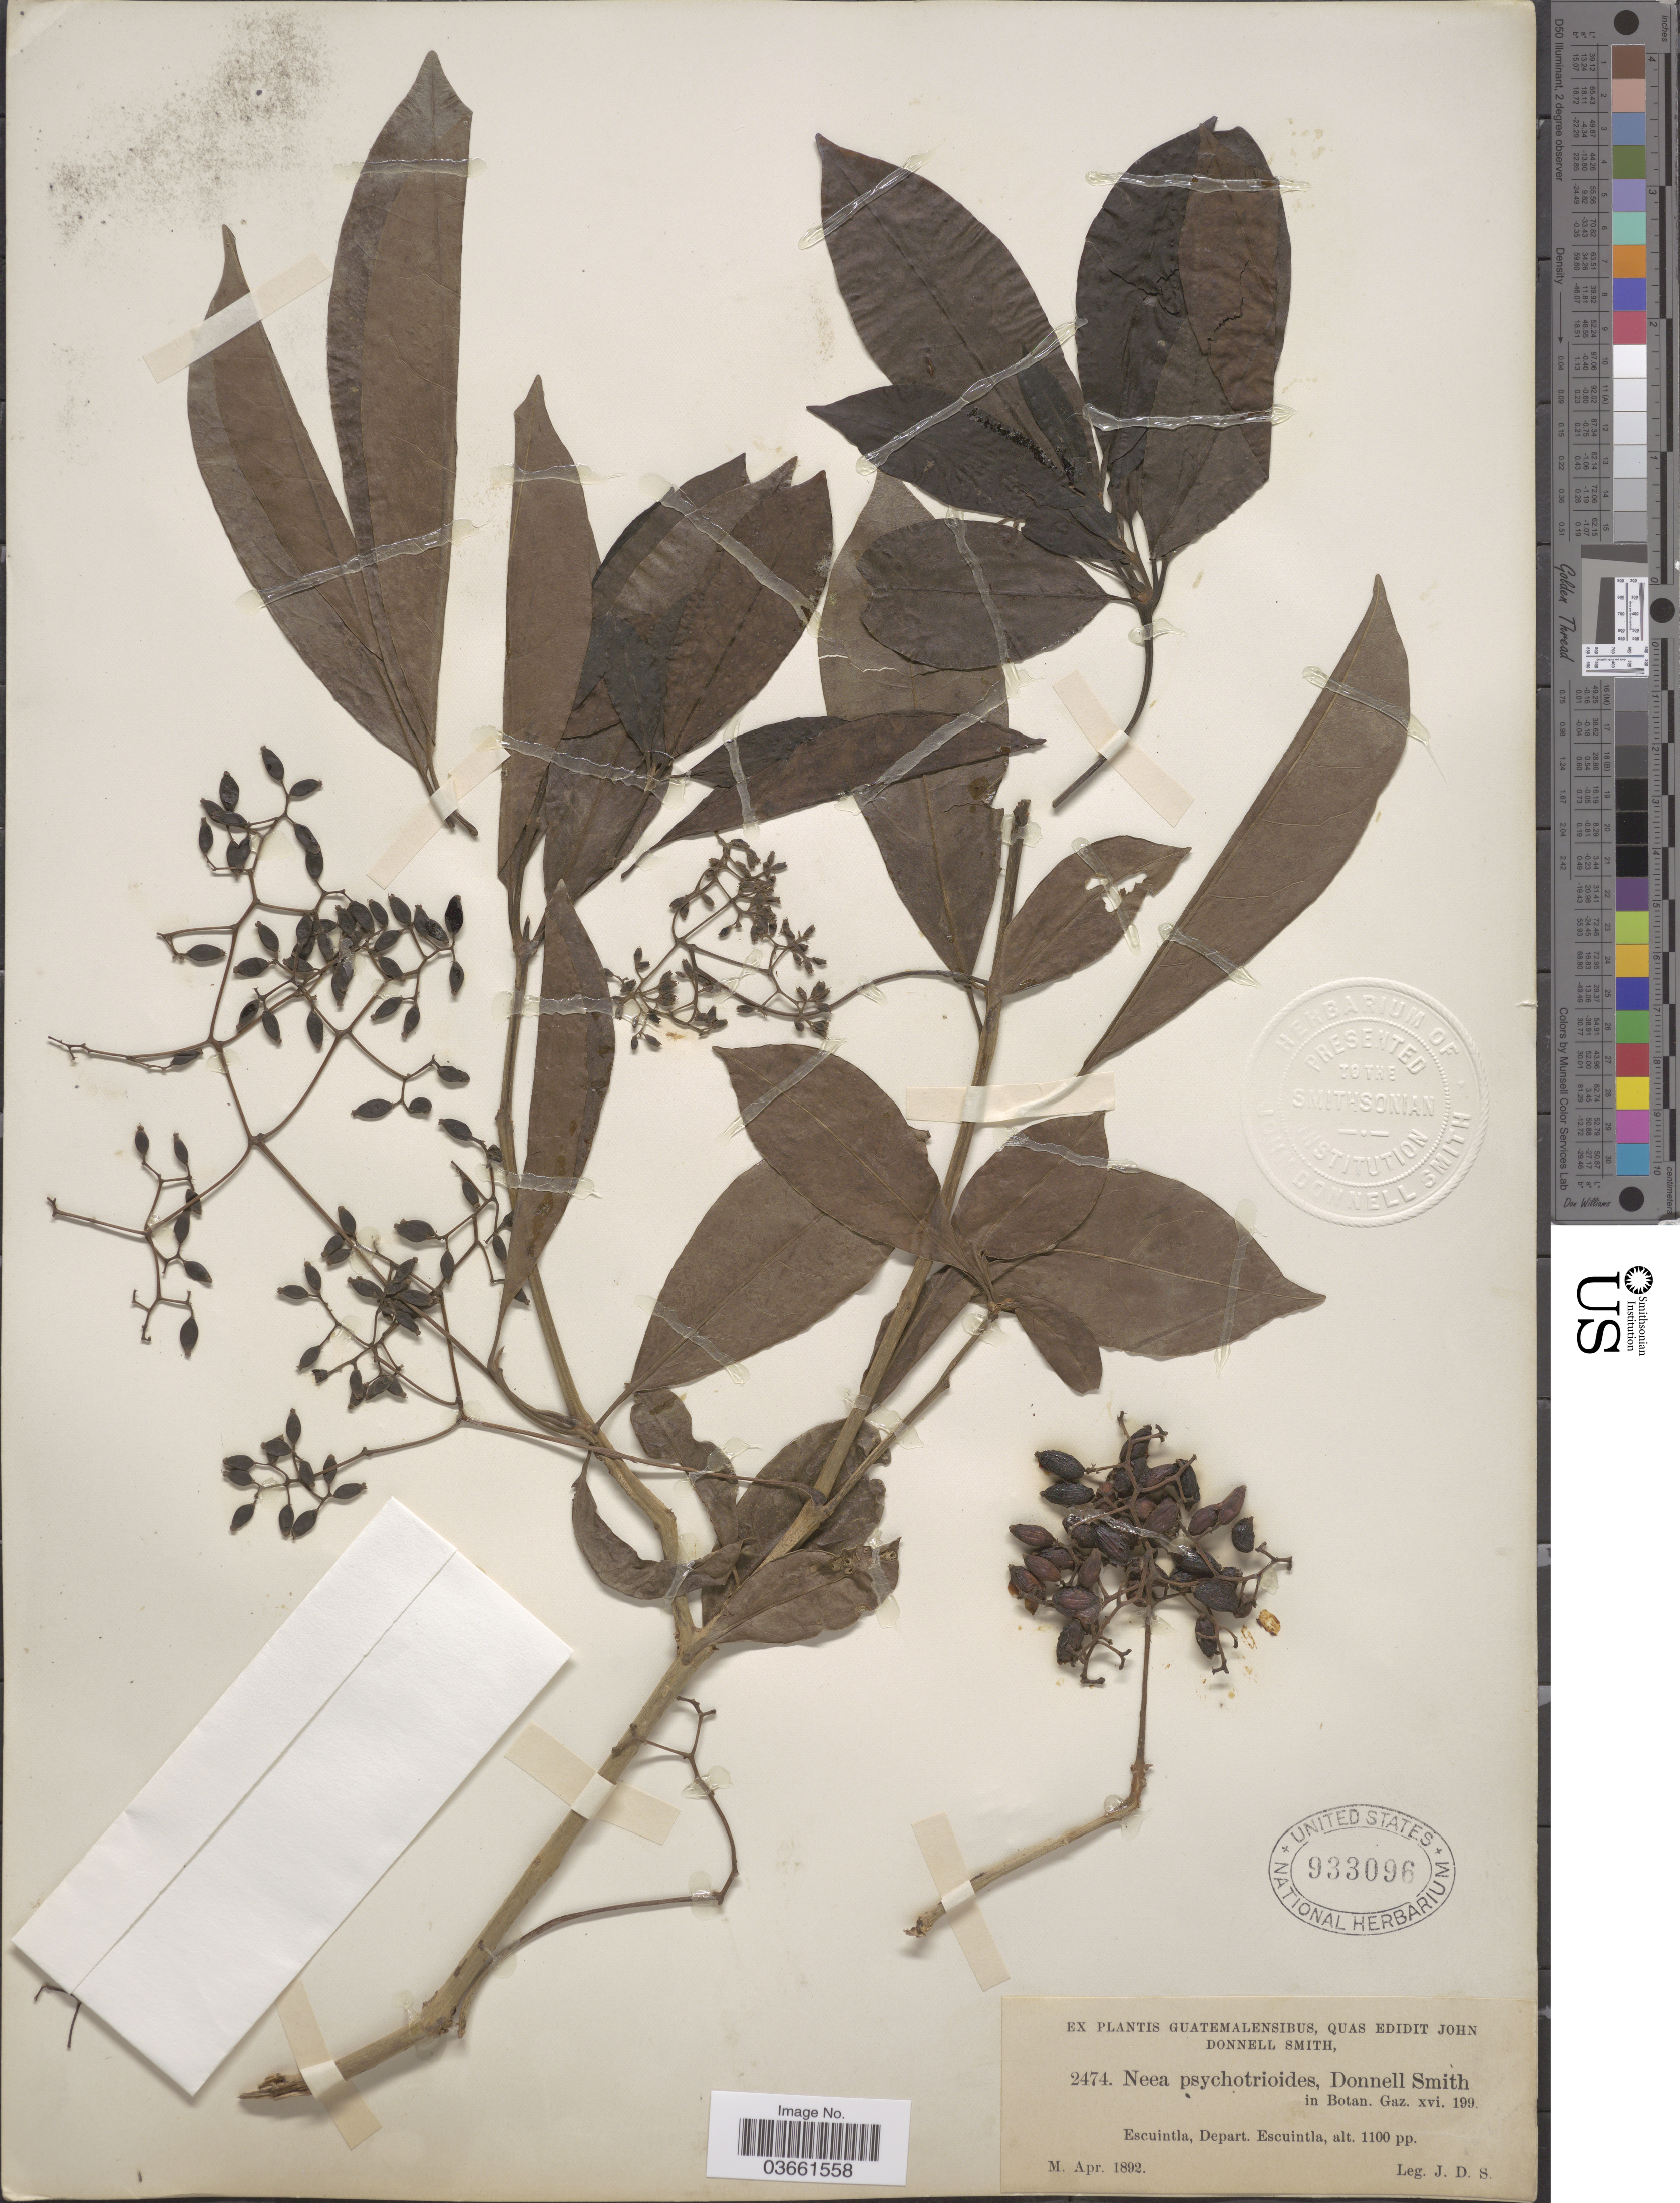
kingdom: Plantae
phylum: Tracheophyta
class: Magnoliopsida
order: Caryophyllales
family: Nyctaginaceae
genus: Neea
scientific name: Neea psychotrioides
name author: Donn. Sm.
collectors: J. Donnell Smith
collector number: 2474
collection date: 1892-04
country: Guatemala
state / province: Escuintla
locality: Depart. Escuintla.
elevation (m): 335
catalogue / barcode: US 933096